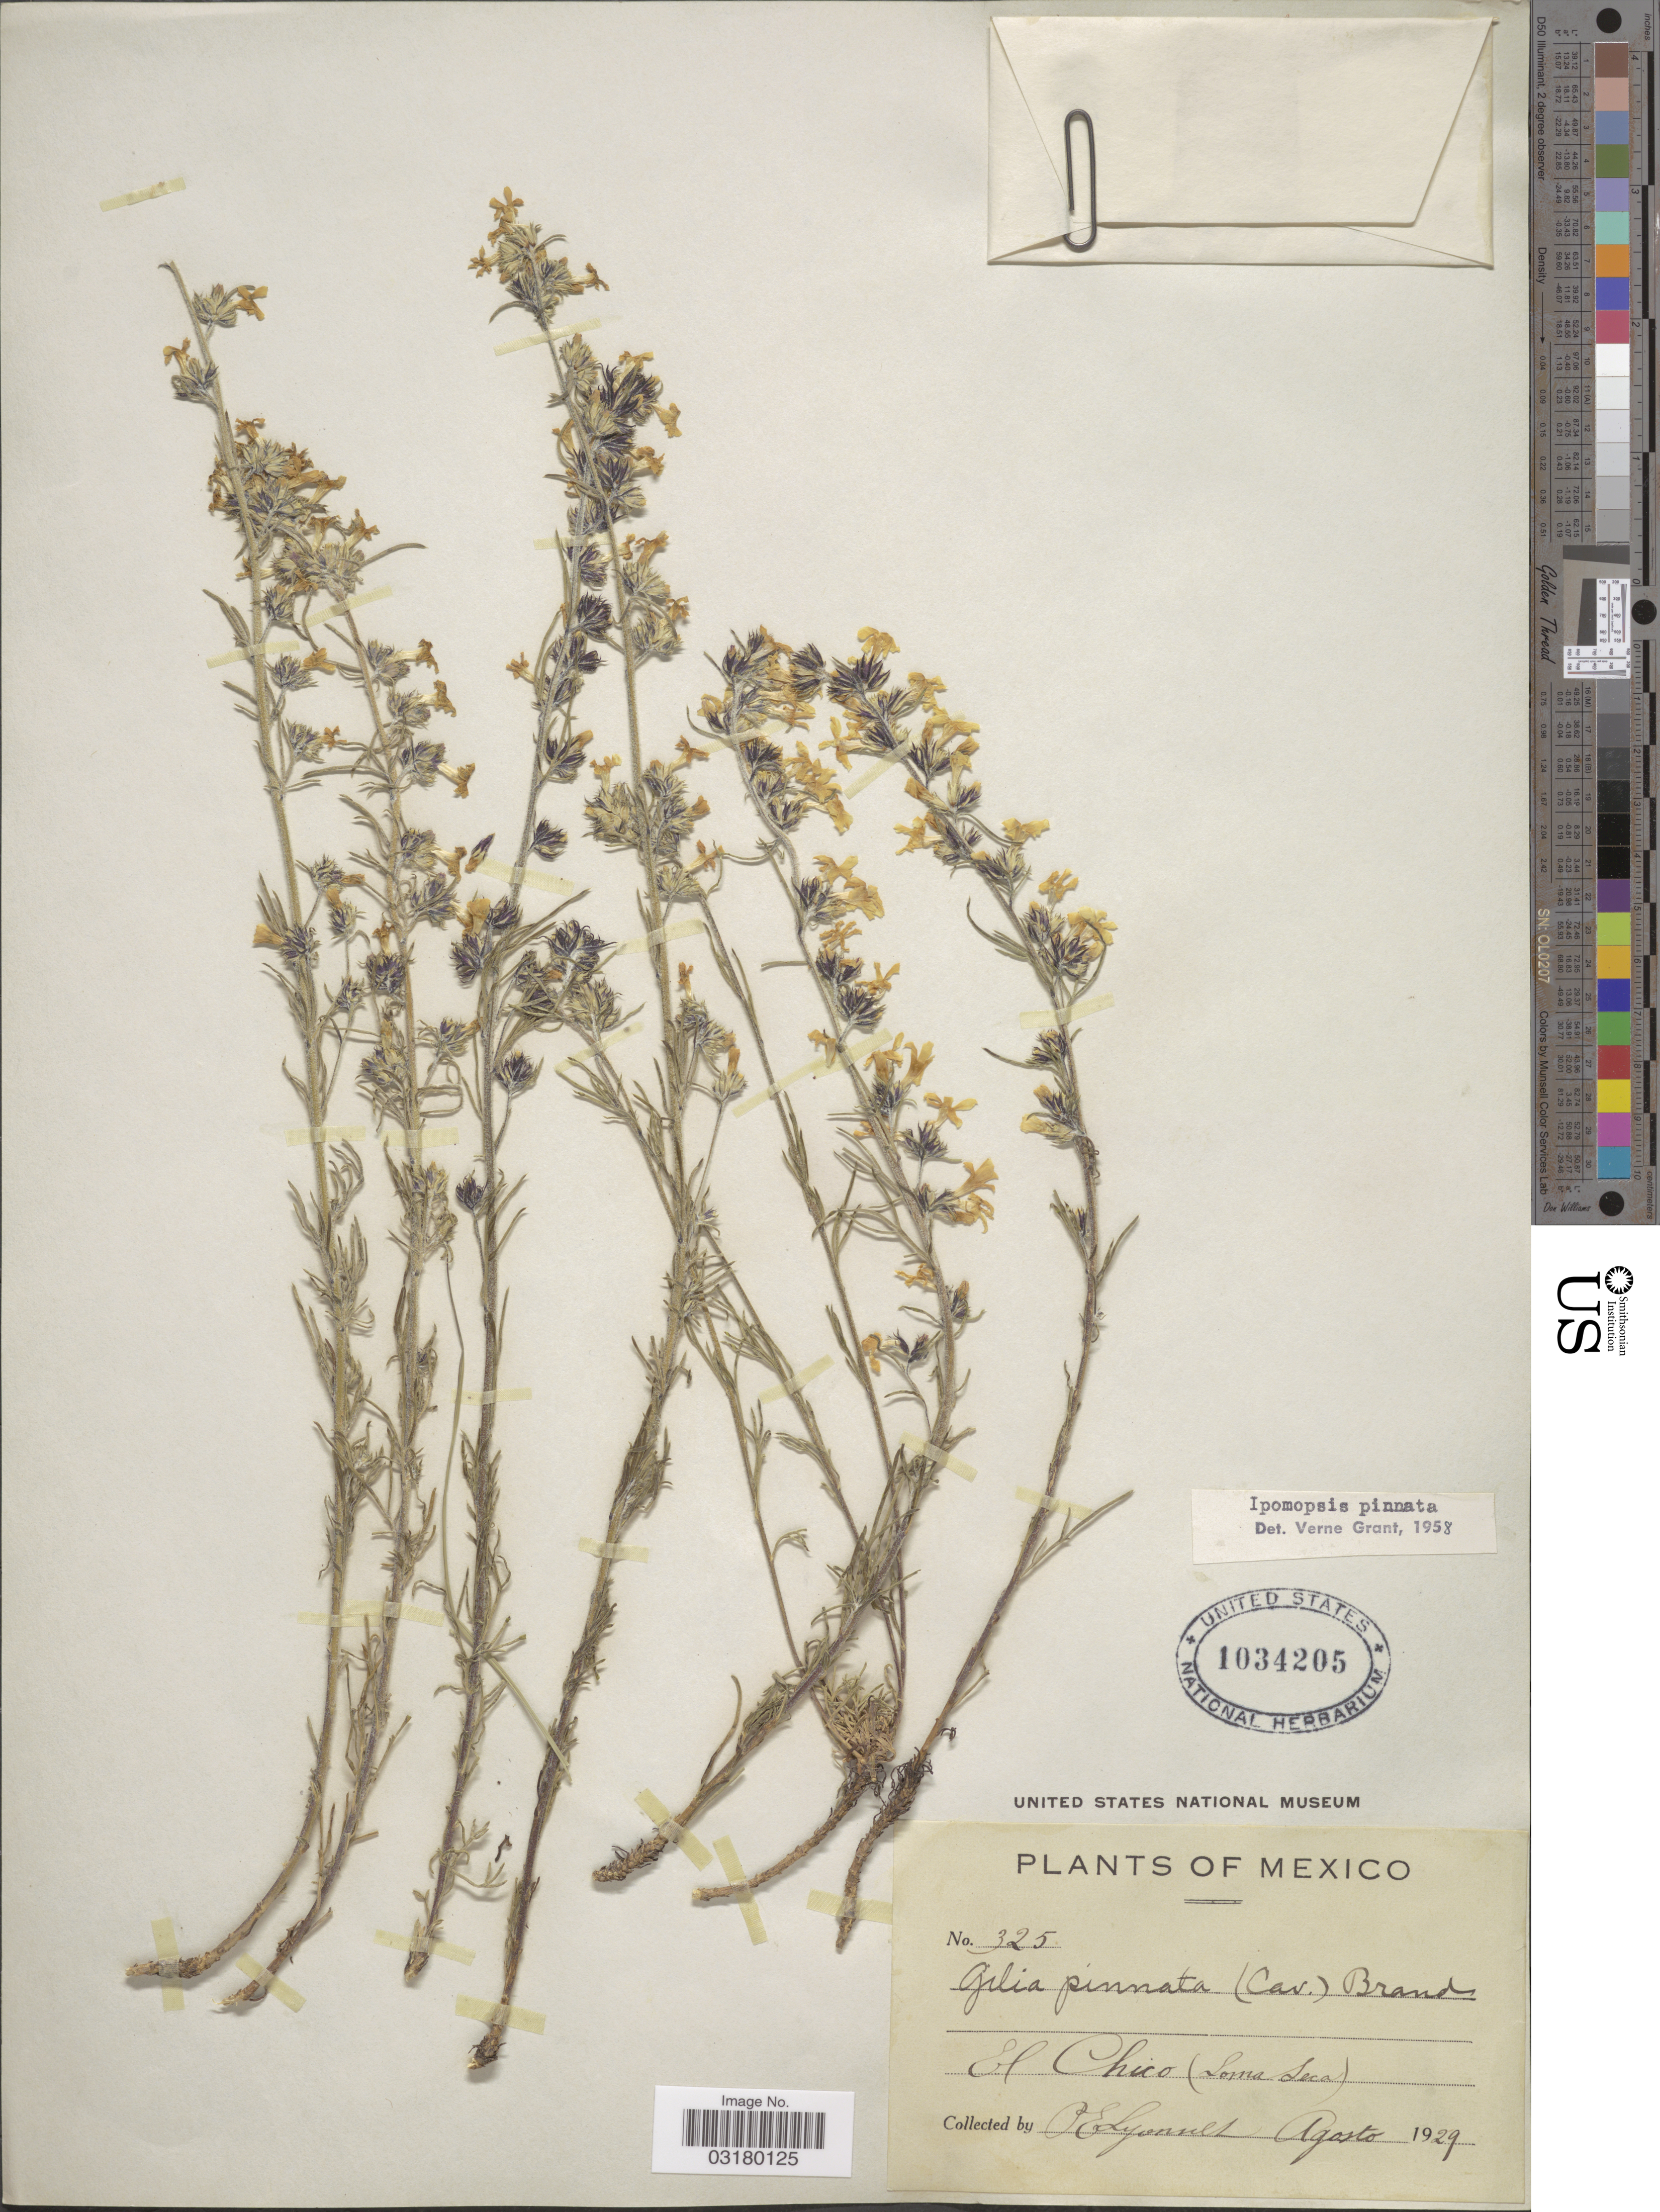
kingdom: Plantae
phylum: Tracheophyta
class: Magnoliopsida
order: Ericales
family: Polemoniaceae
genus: Ipomopsis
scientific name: Ipomopsis pinnata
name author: (Cav.) V.E. Grant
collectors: P. Lyonnel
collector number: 325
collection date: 1929-08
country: Mexico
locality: El Chico (Soma Seca).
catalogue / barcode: US 1034205